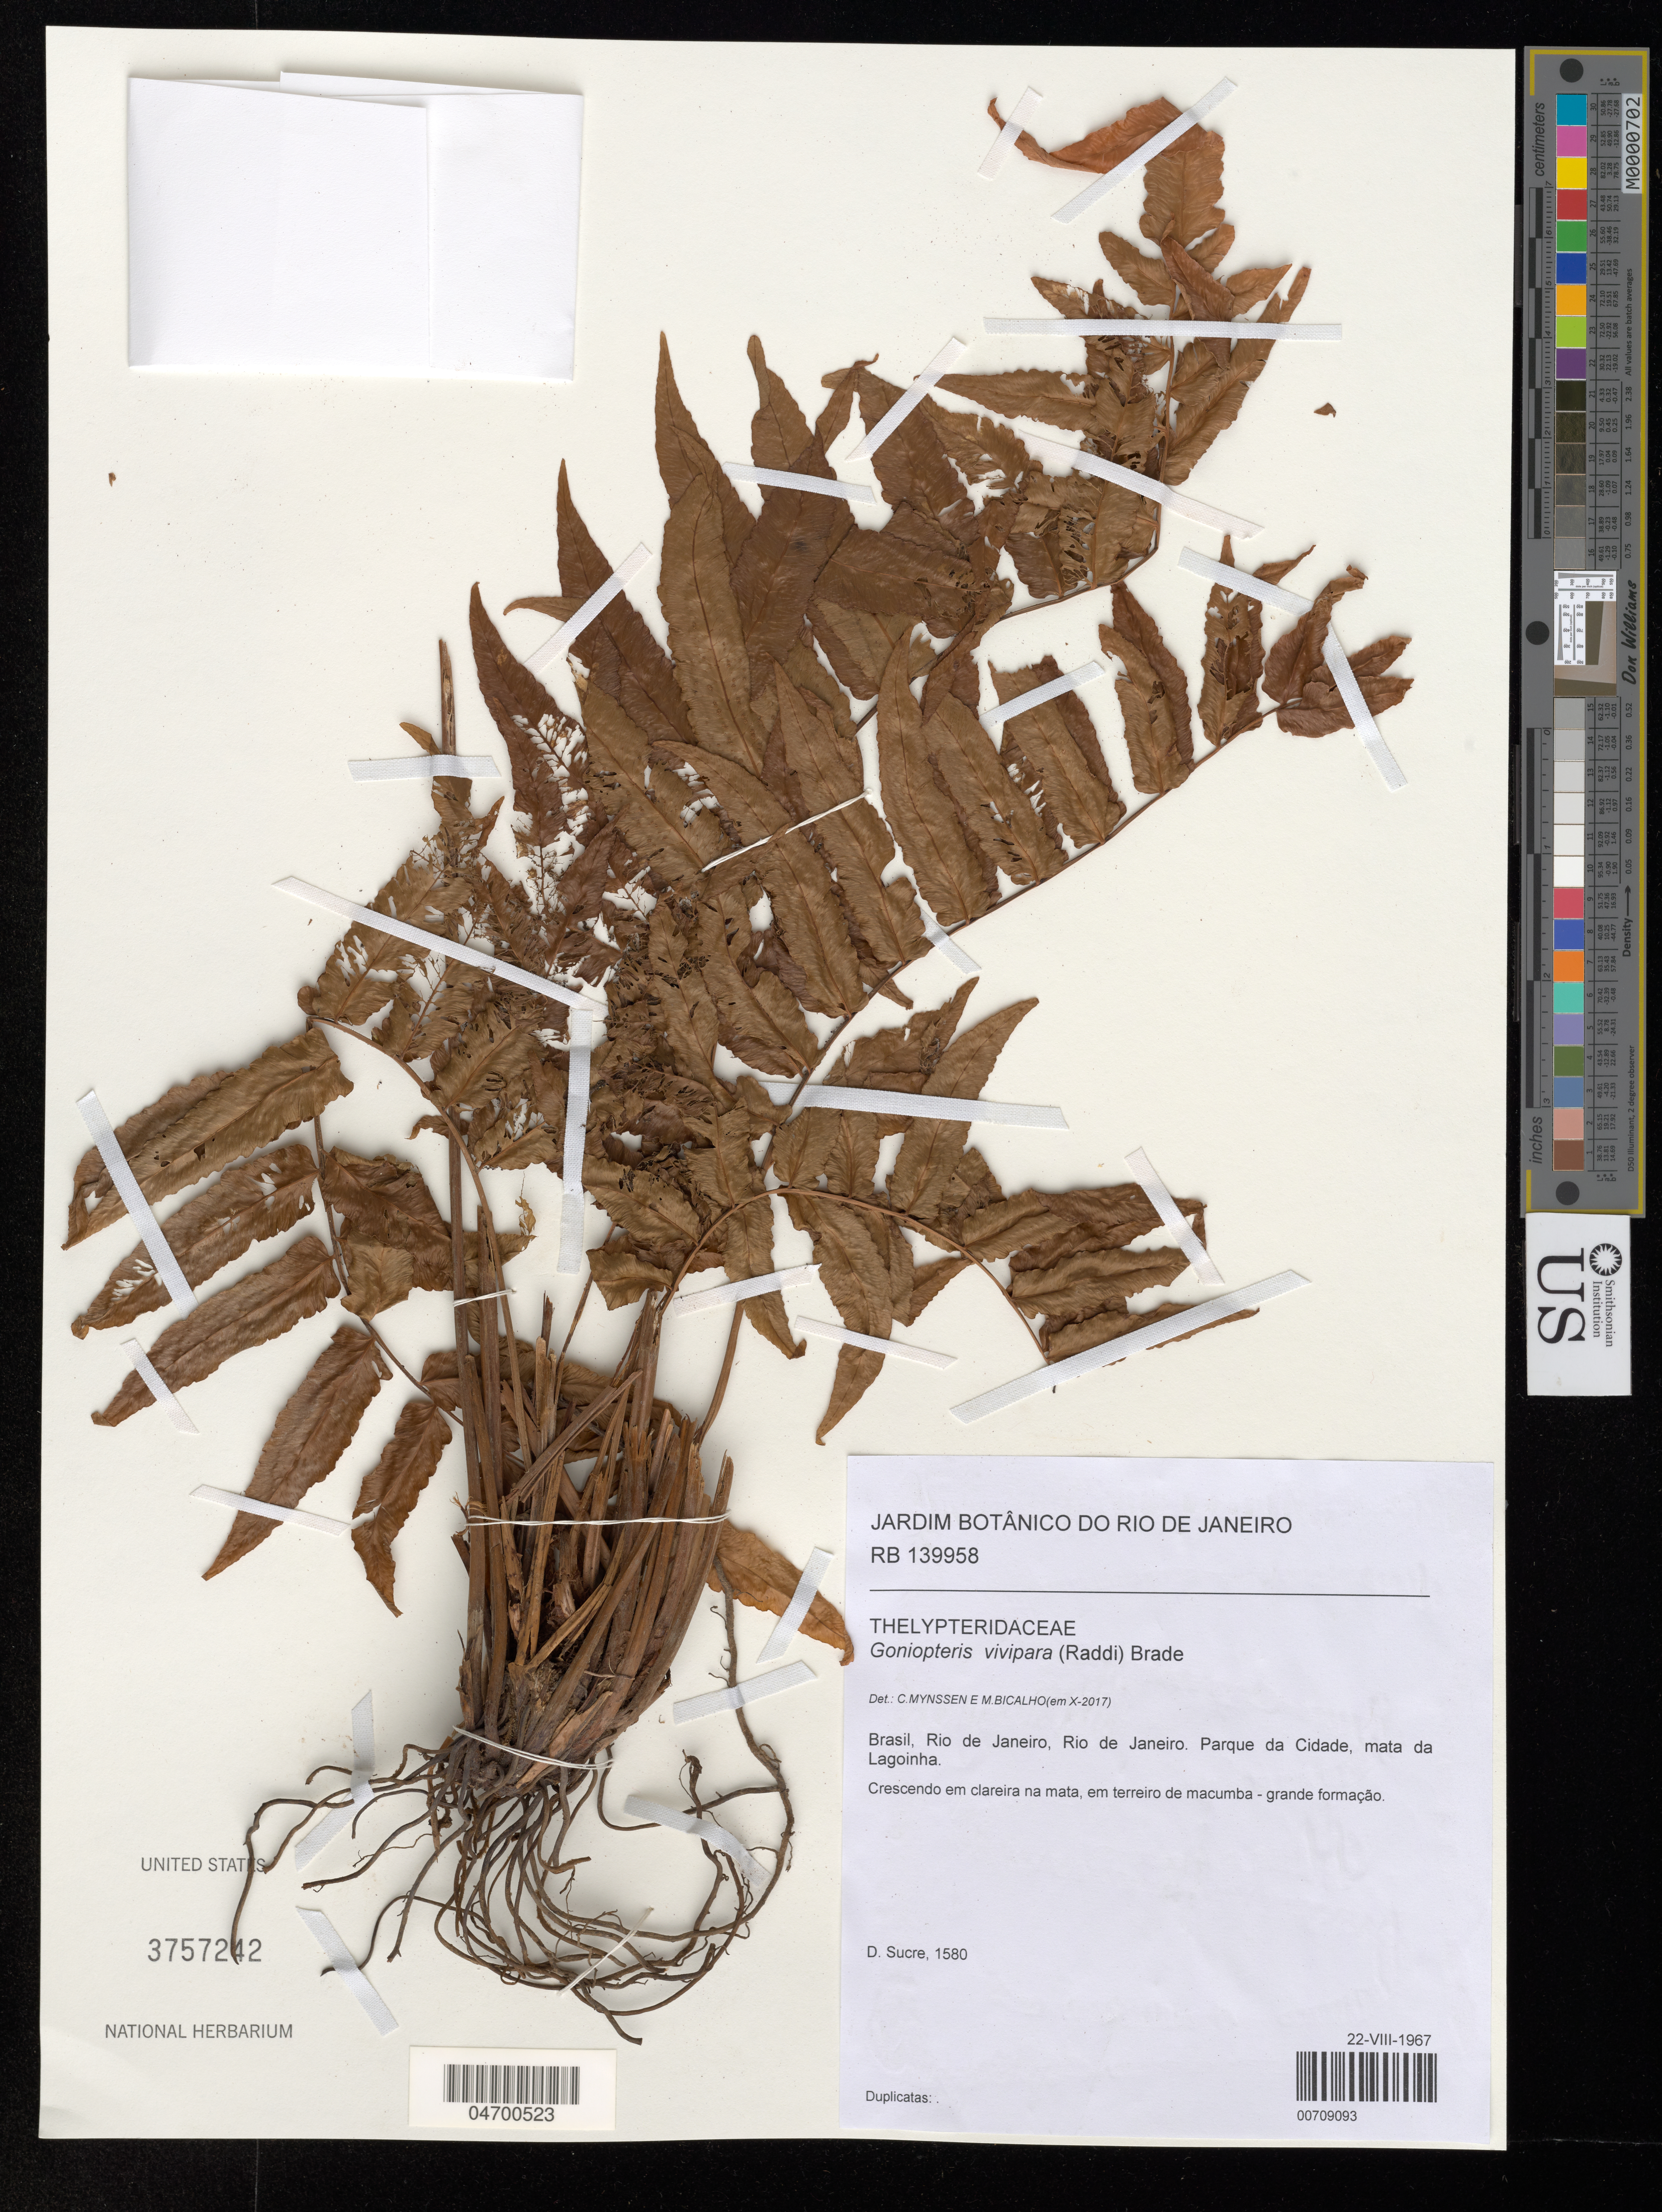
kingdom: Plantae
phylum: Tracheophyta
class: Polypodiopsida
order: Polypodiales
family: Thelypteridaceae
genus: Goniopteris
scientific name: Goniopteris vivipara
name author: (Raddi) C.F. Reed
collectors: D. Sucre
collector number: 1580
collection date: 1967-08-22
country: Brazil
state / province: Rio de Janeiro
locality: Parque da Cidade, mata da Lagoinha.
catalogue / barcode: US 3757242